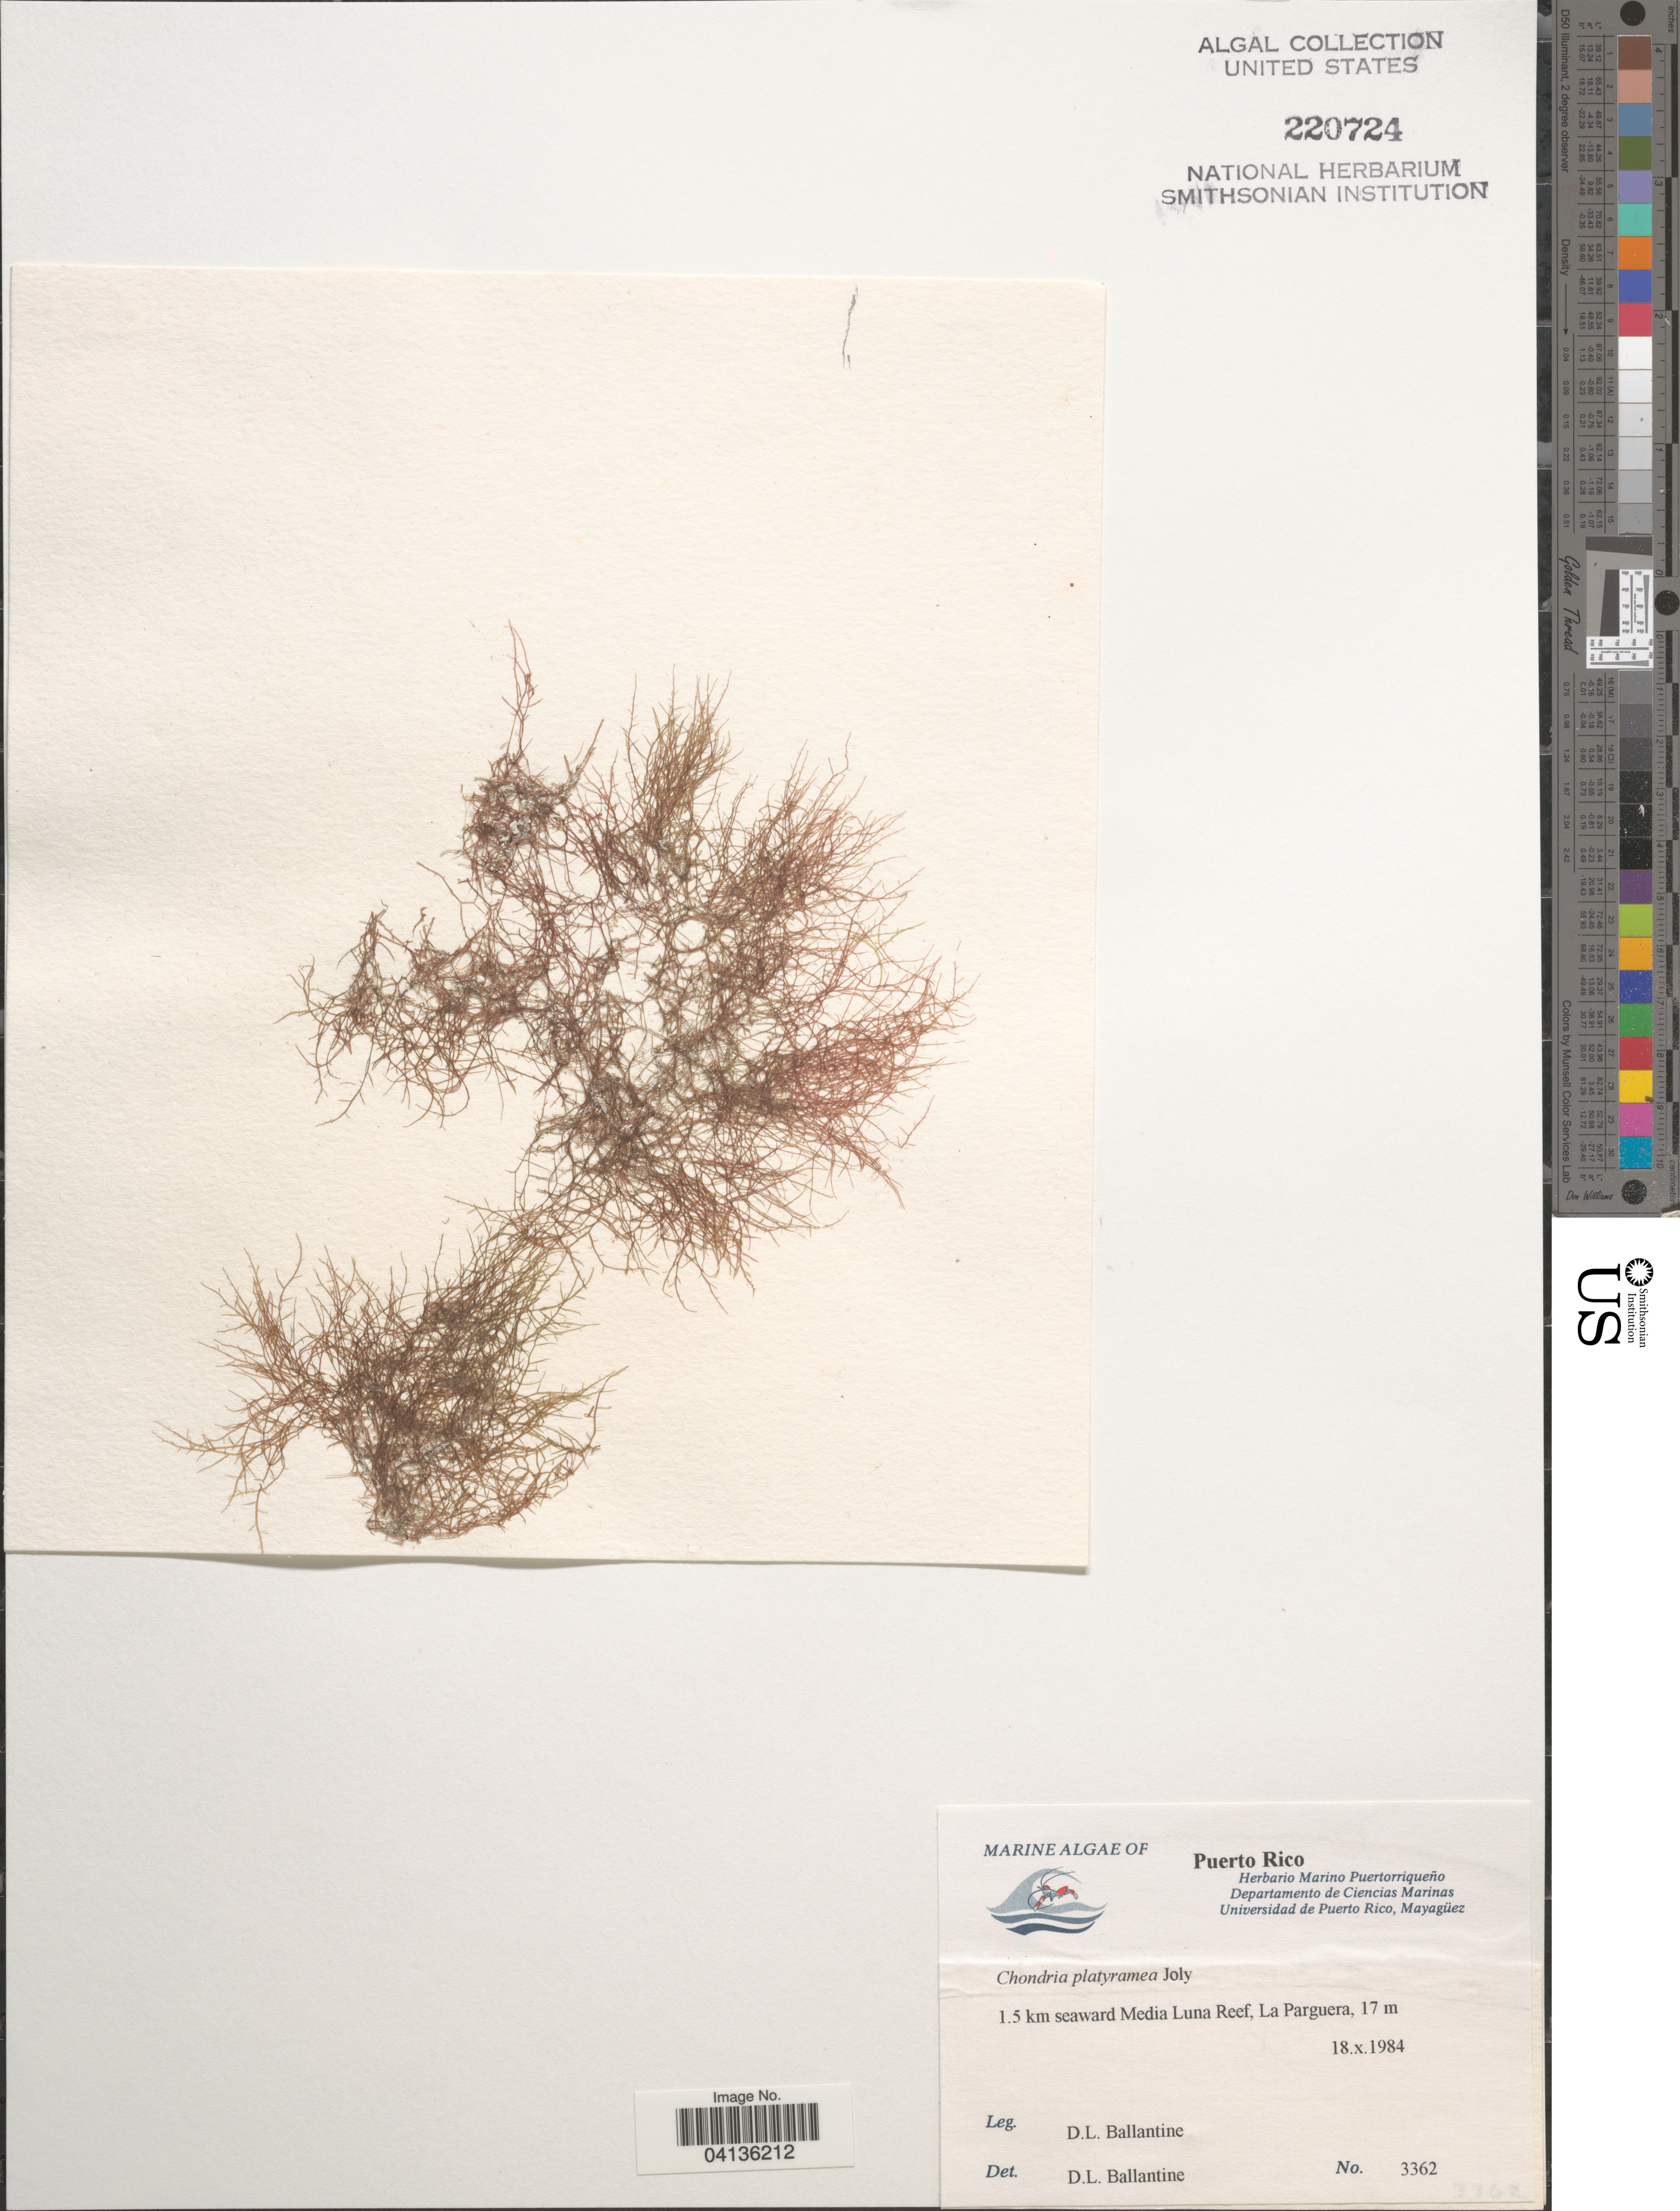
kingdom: Plantae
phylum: Rhodophyta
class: Florideophyceae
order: Ceramiales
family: Rhodomelaceae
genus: Chondria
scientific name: Chondria platyramea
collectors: D.L. Ballantine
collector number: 3362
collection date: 1984-10-18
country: Puerto Rico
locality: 1.5 km seaward Media Luna Reef, La Parguera.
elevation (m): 17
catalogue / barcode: US 220724